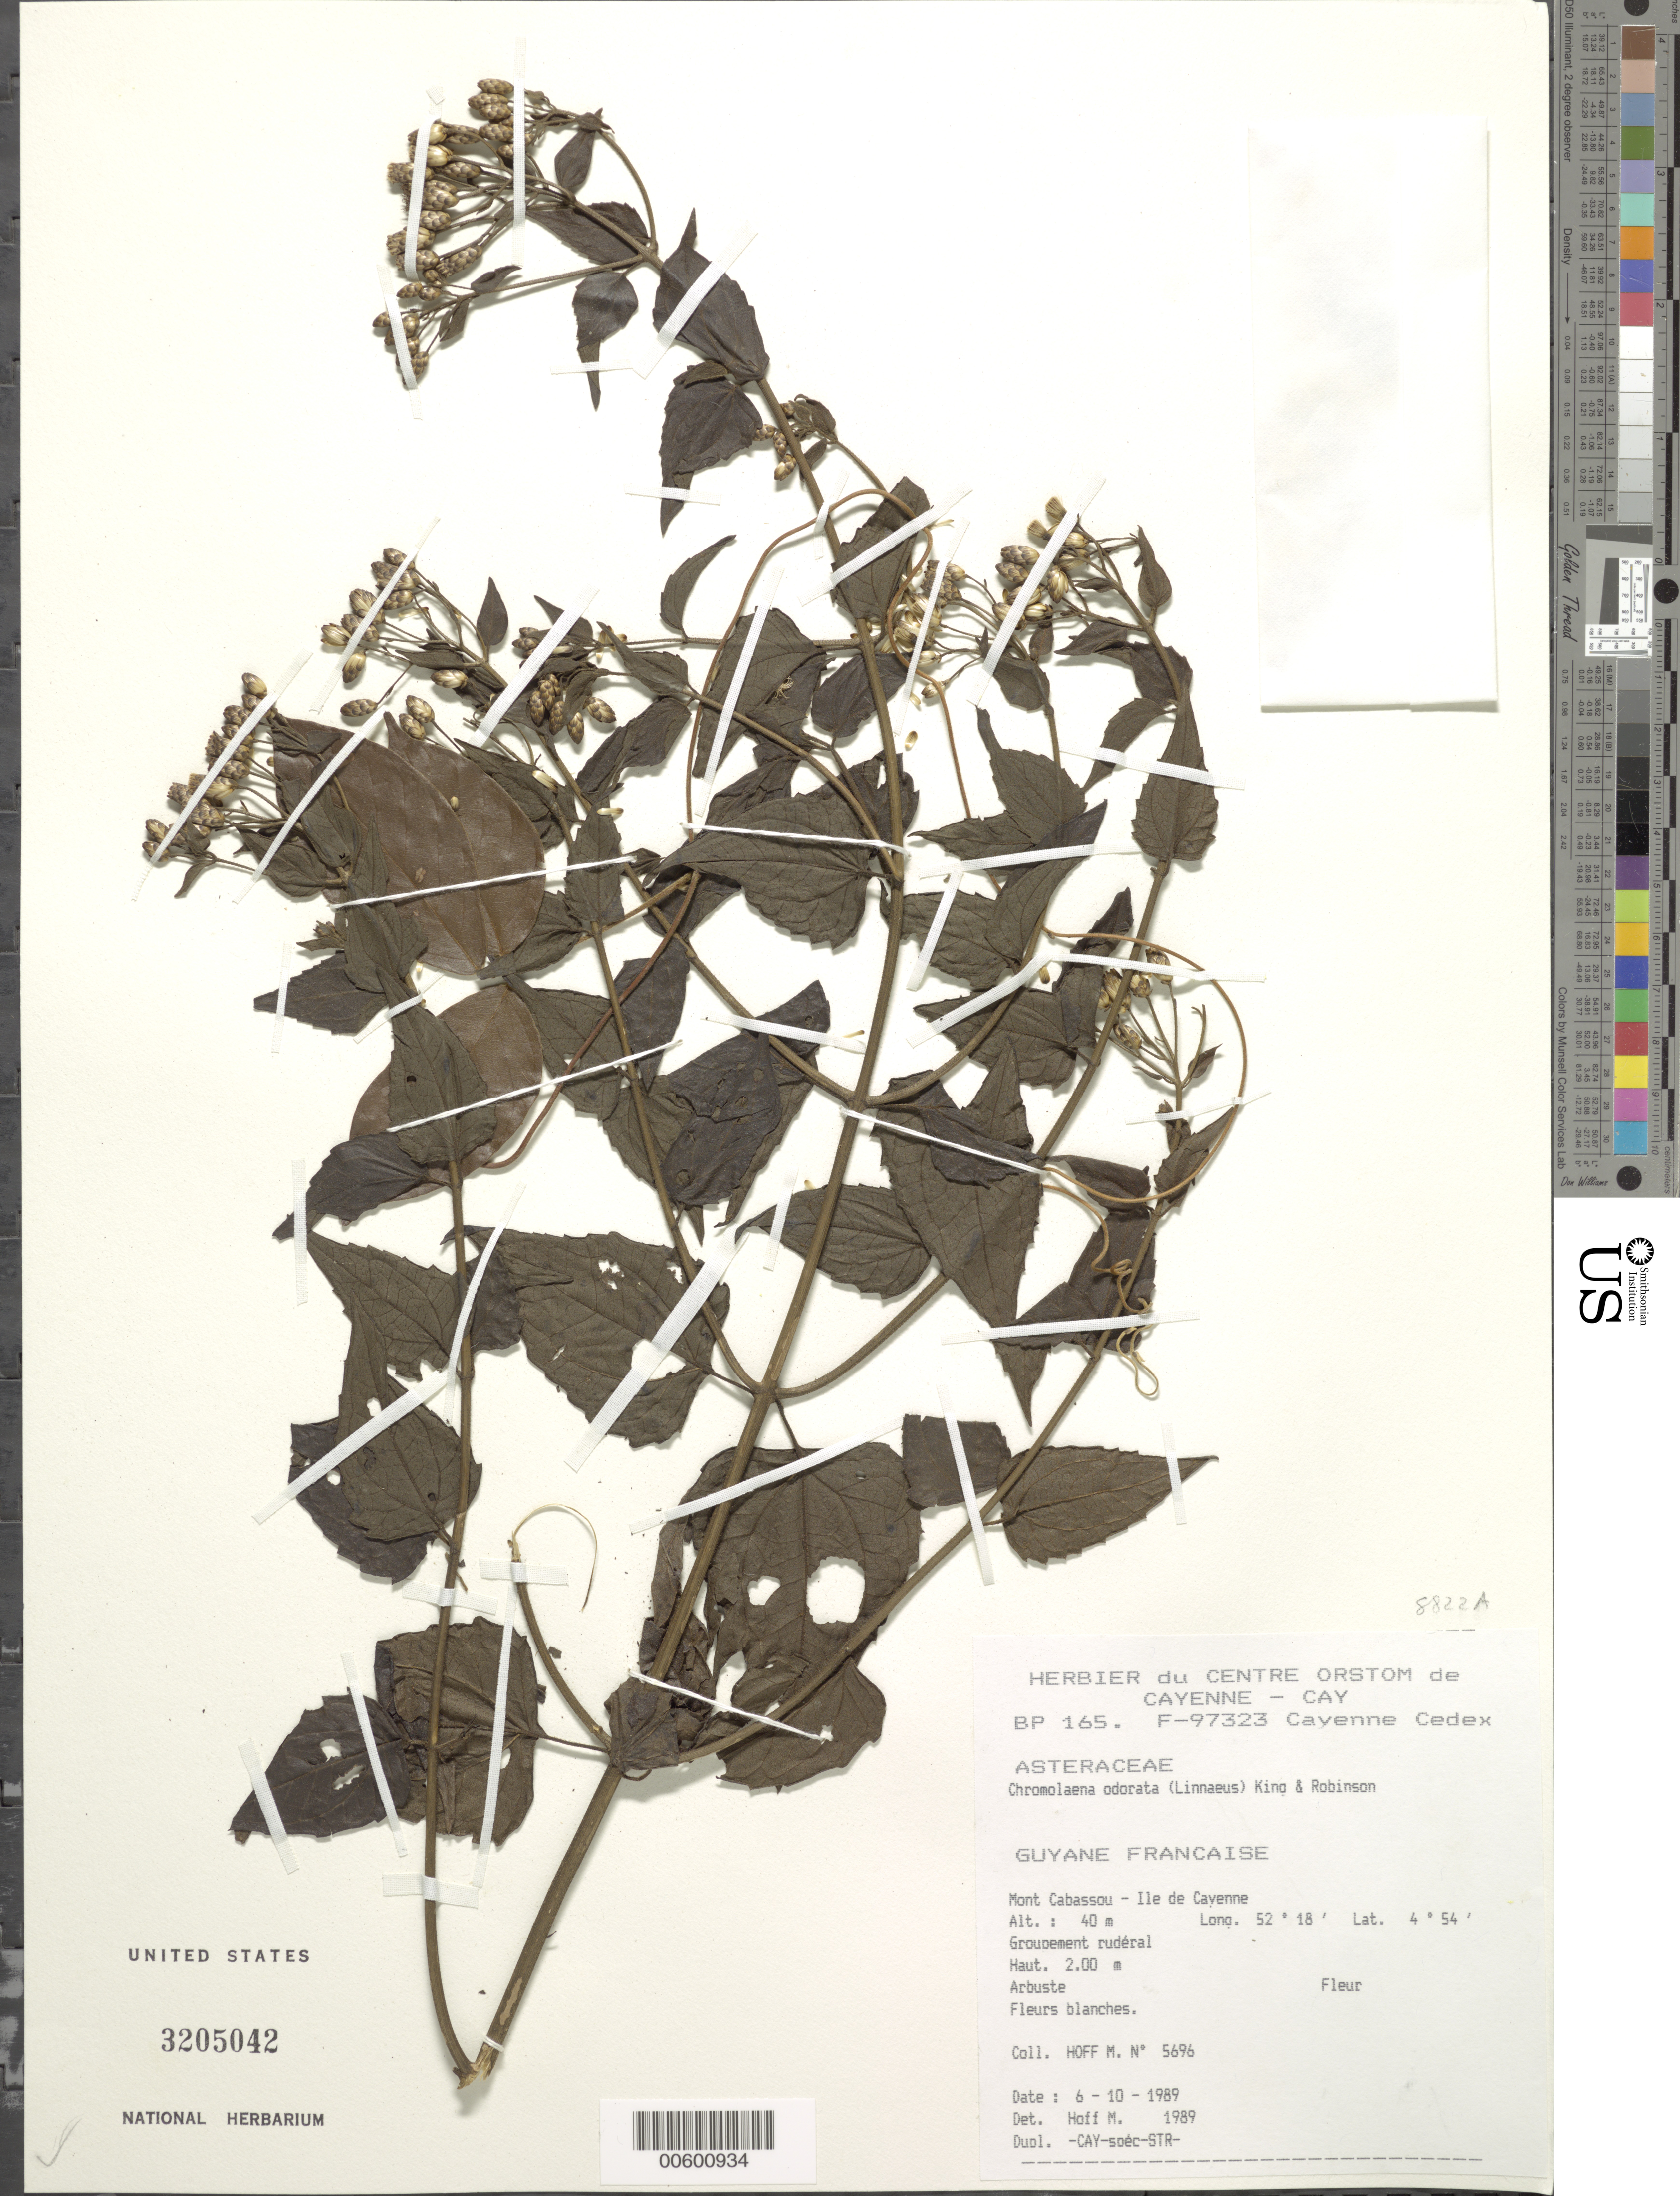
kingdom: Plantae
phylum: Tracheophyta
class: Magnoliopsida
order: Asterales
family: Asteraceae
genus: Chromolaena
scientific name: Chromolaena odorata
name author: (L.) R.M. King & H. Rob.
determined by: Hoff, M.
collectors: M. Hoff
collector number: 5696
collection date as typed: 6-Oct-89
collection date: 1989-10-06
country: French Guiana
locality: Mont Cabassou, Ile de Cayenne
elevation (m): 40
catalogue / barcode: US 3205042